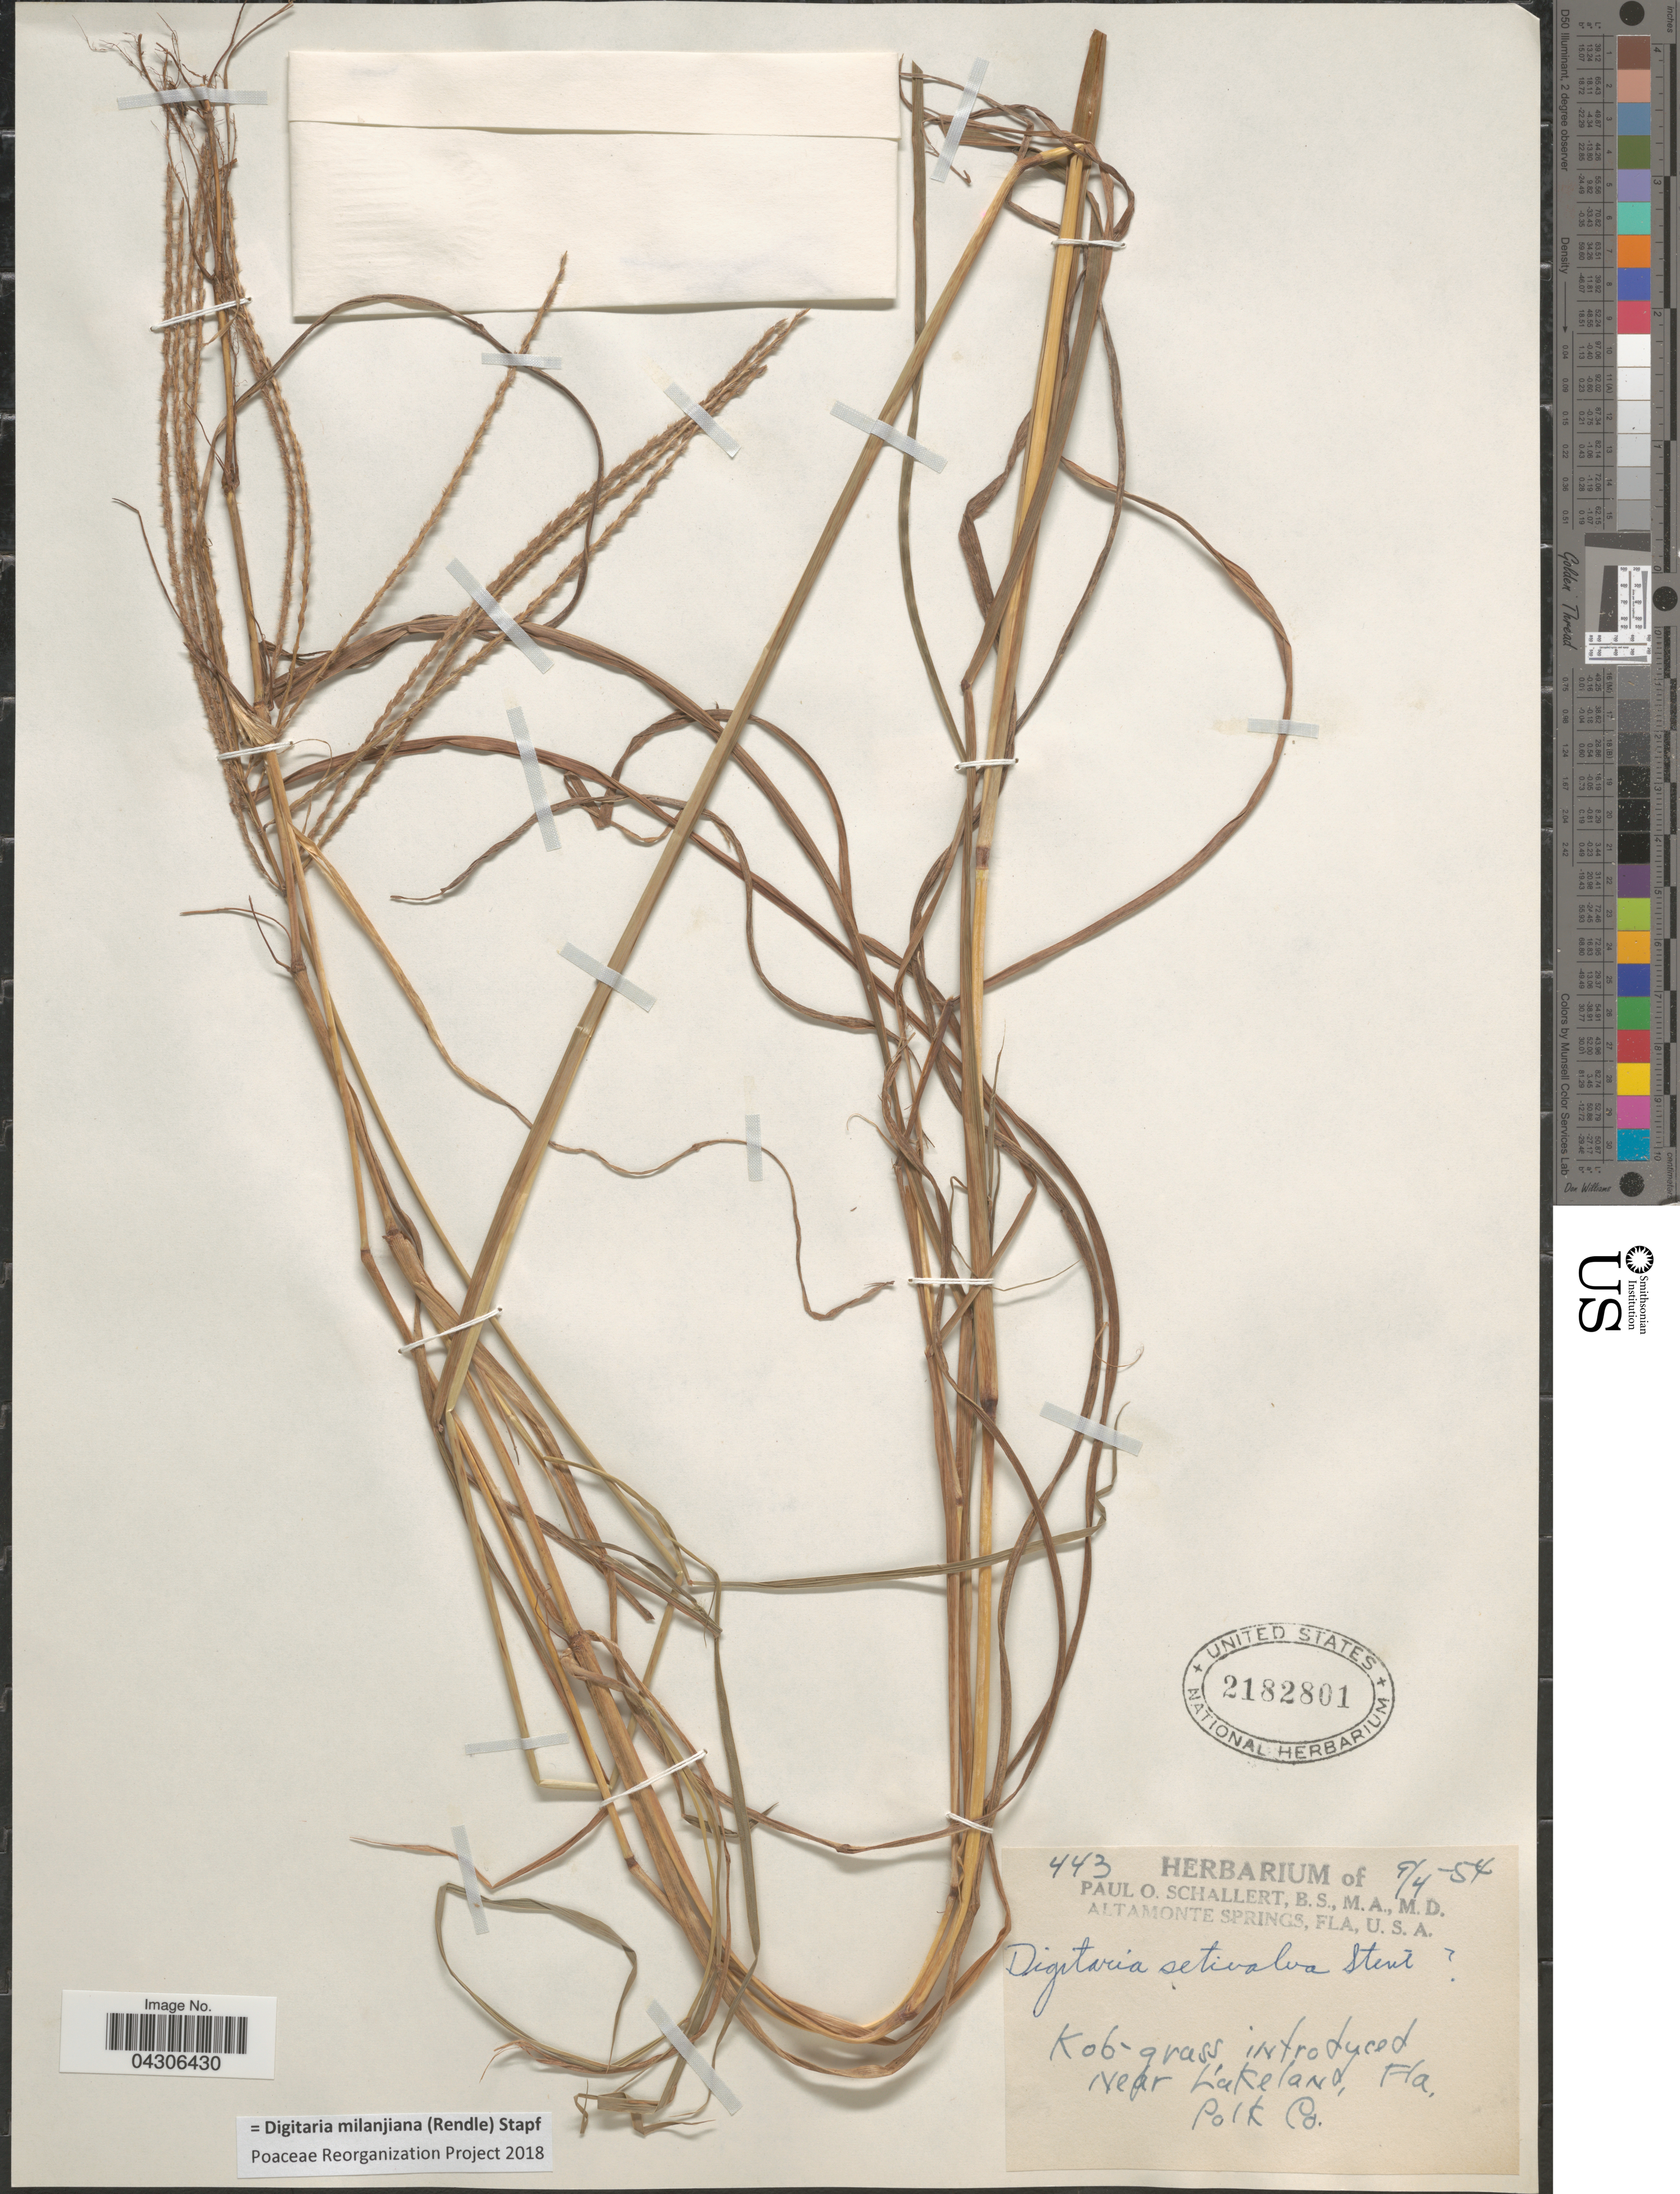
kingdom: Plantae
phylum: Tracheophyta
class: Liliopsida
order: Poales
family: Poaceae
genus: Digitaria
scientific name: Digitaria milanjiana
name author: (Rendle) Stapf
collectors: ex herb. P.O. Schallert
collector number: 443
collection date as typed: Transcribed d/m/y: 4/9/54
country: United States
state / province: Florida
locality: Near Lakeland. Polk Co.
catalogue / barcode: US 2182801